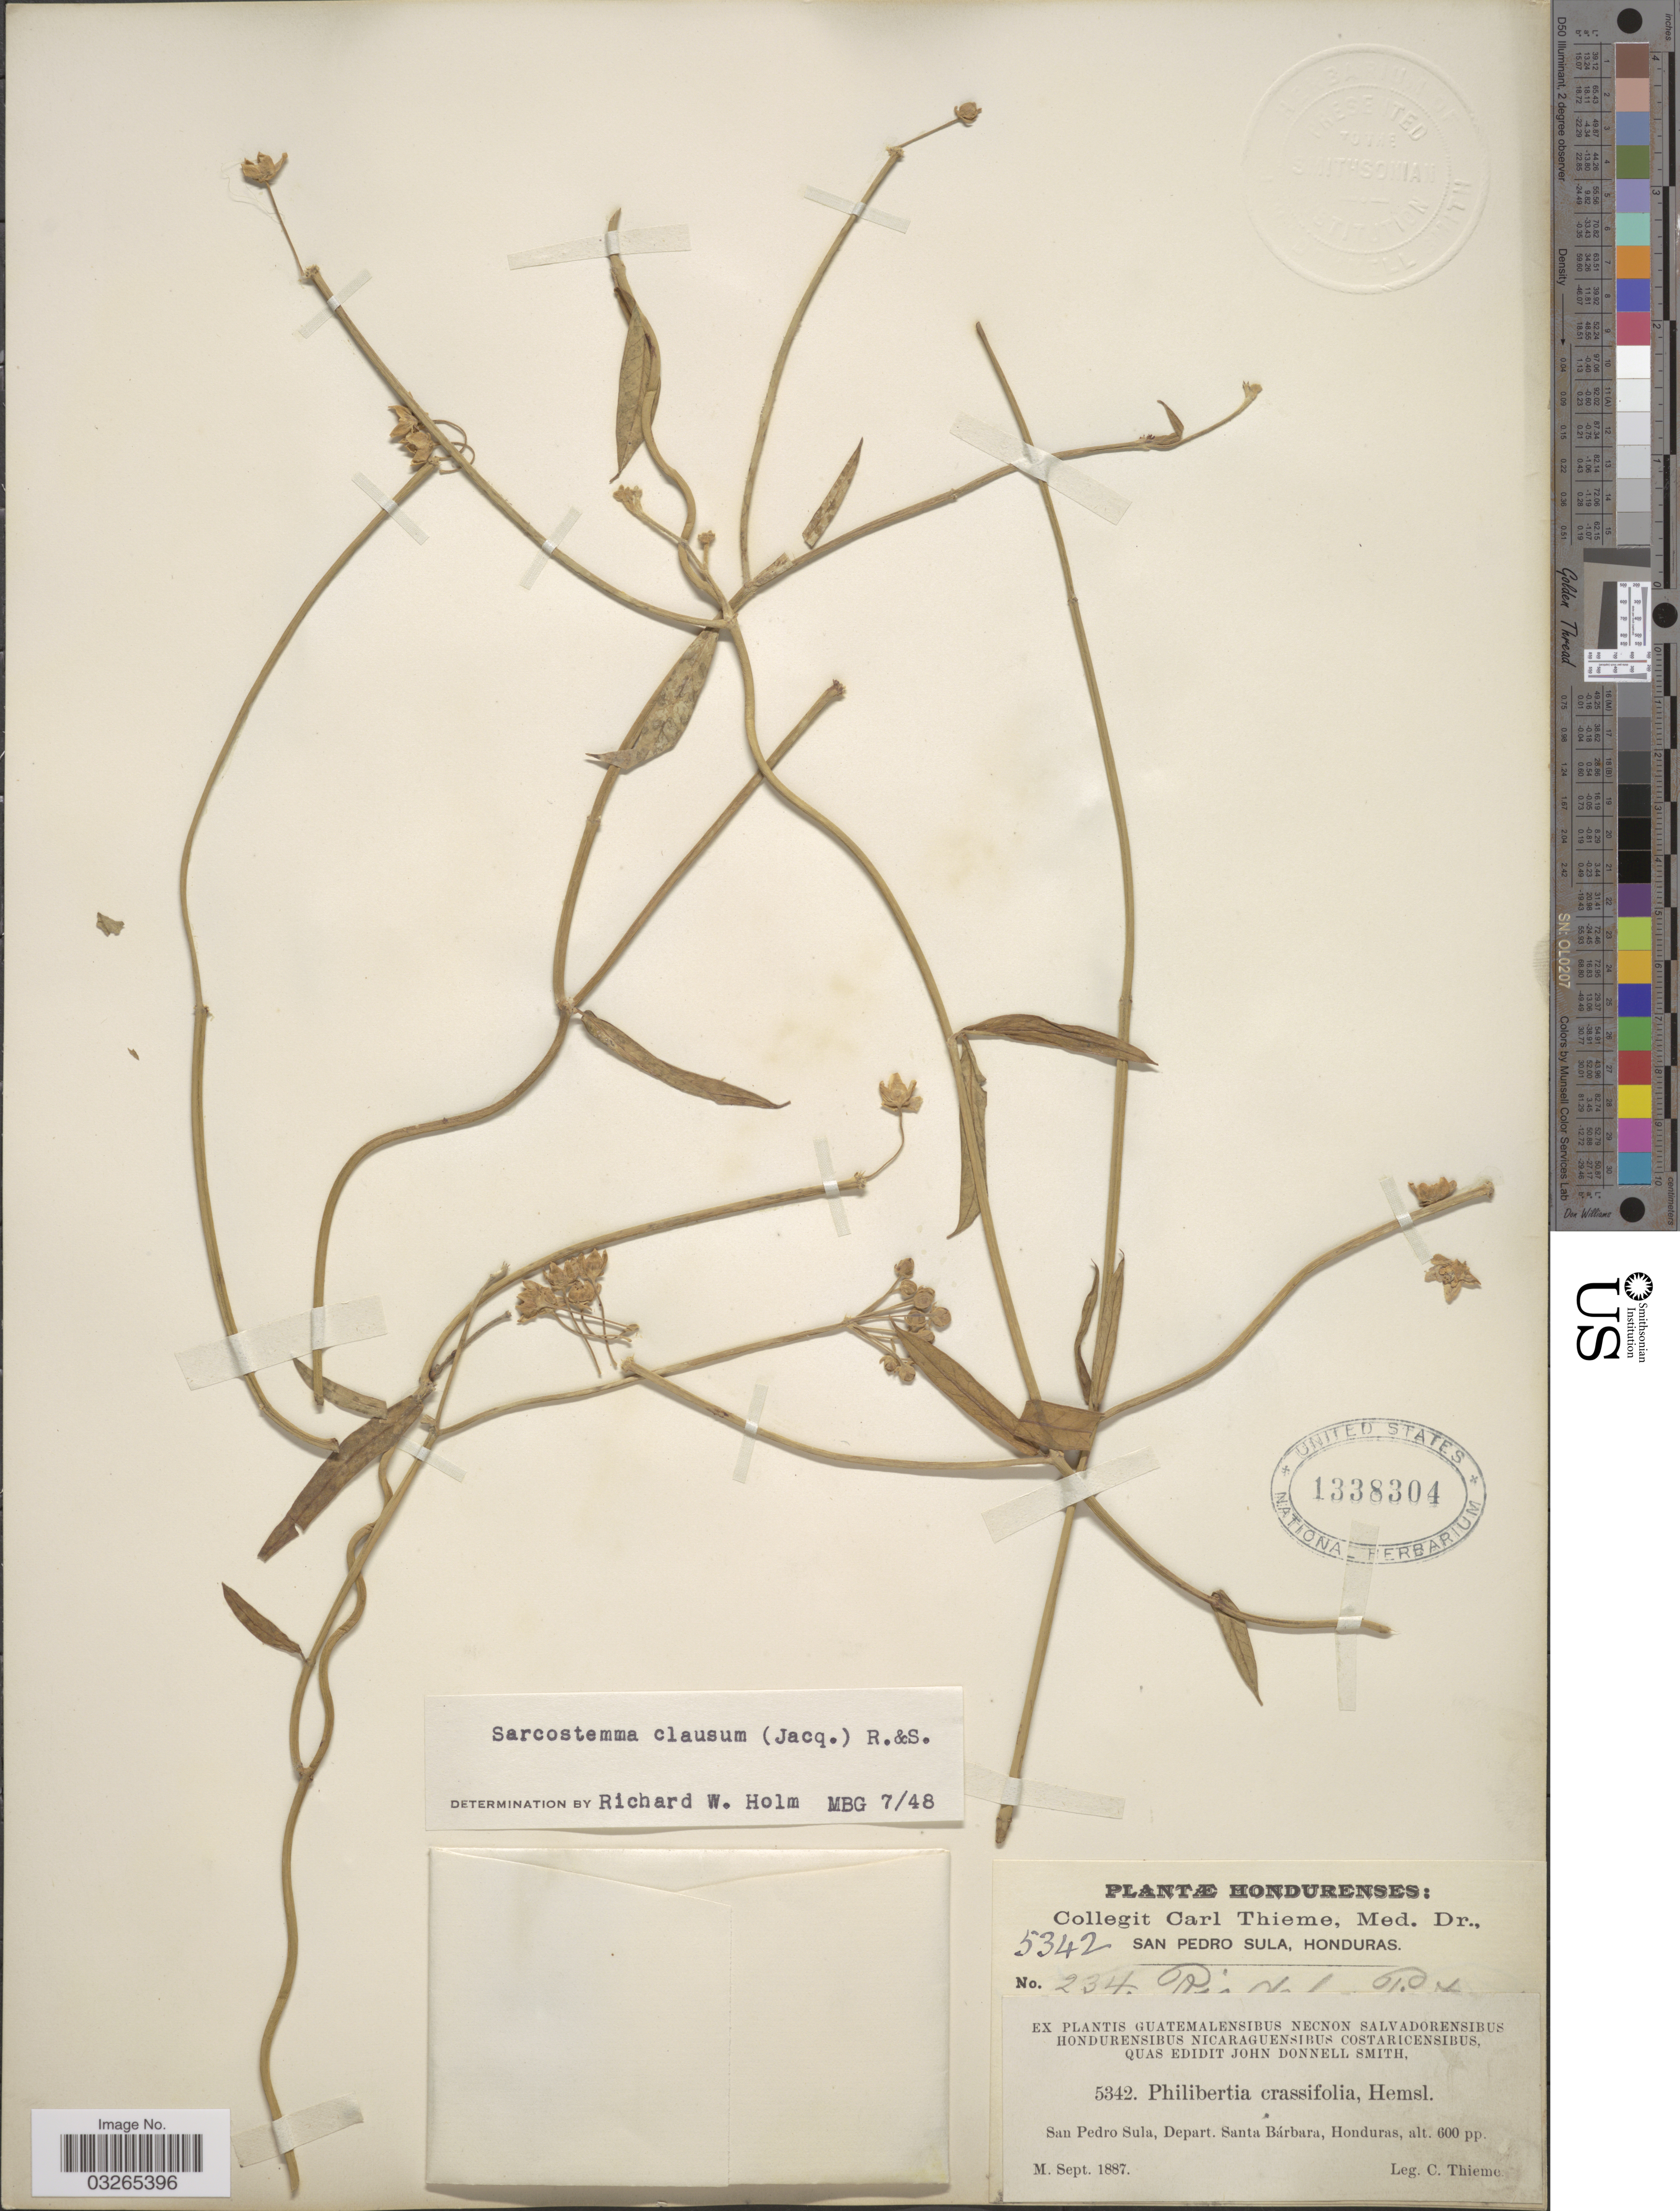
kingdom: Plantae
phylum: Tracheophyta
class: Magnoliopsida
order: Gentianales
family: Apocynaceae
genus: Sarcostemma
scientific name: Sarcostemma clausum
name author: (Jacq.) Schult.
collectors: C. Thieme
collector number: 5342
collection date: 1887-09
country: Honduras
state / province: Santa Bárbara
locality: San Pedro Sula, Depart. Santa Bárbara.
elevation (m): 183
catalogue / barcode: US 1338304